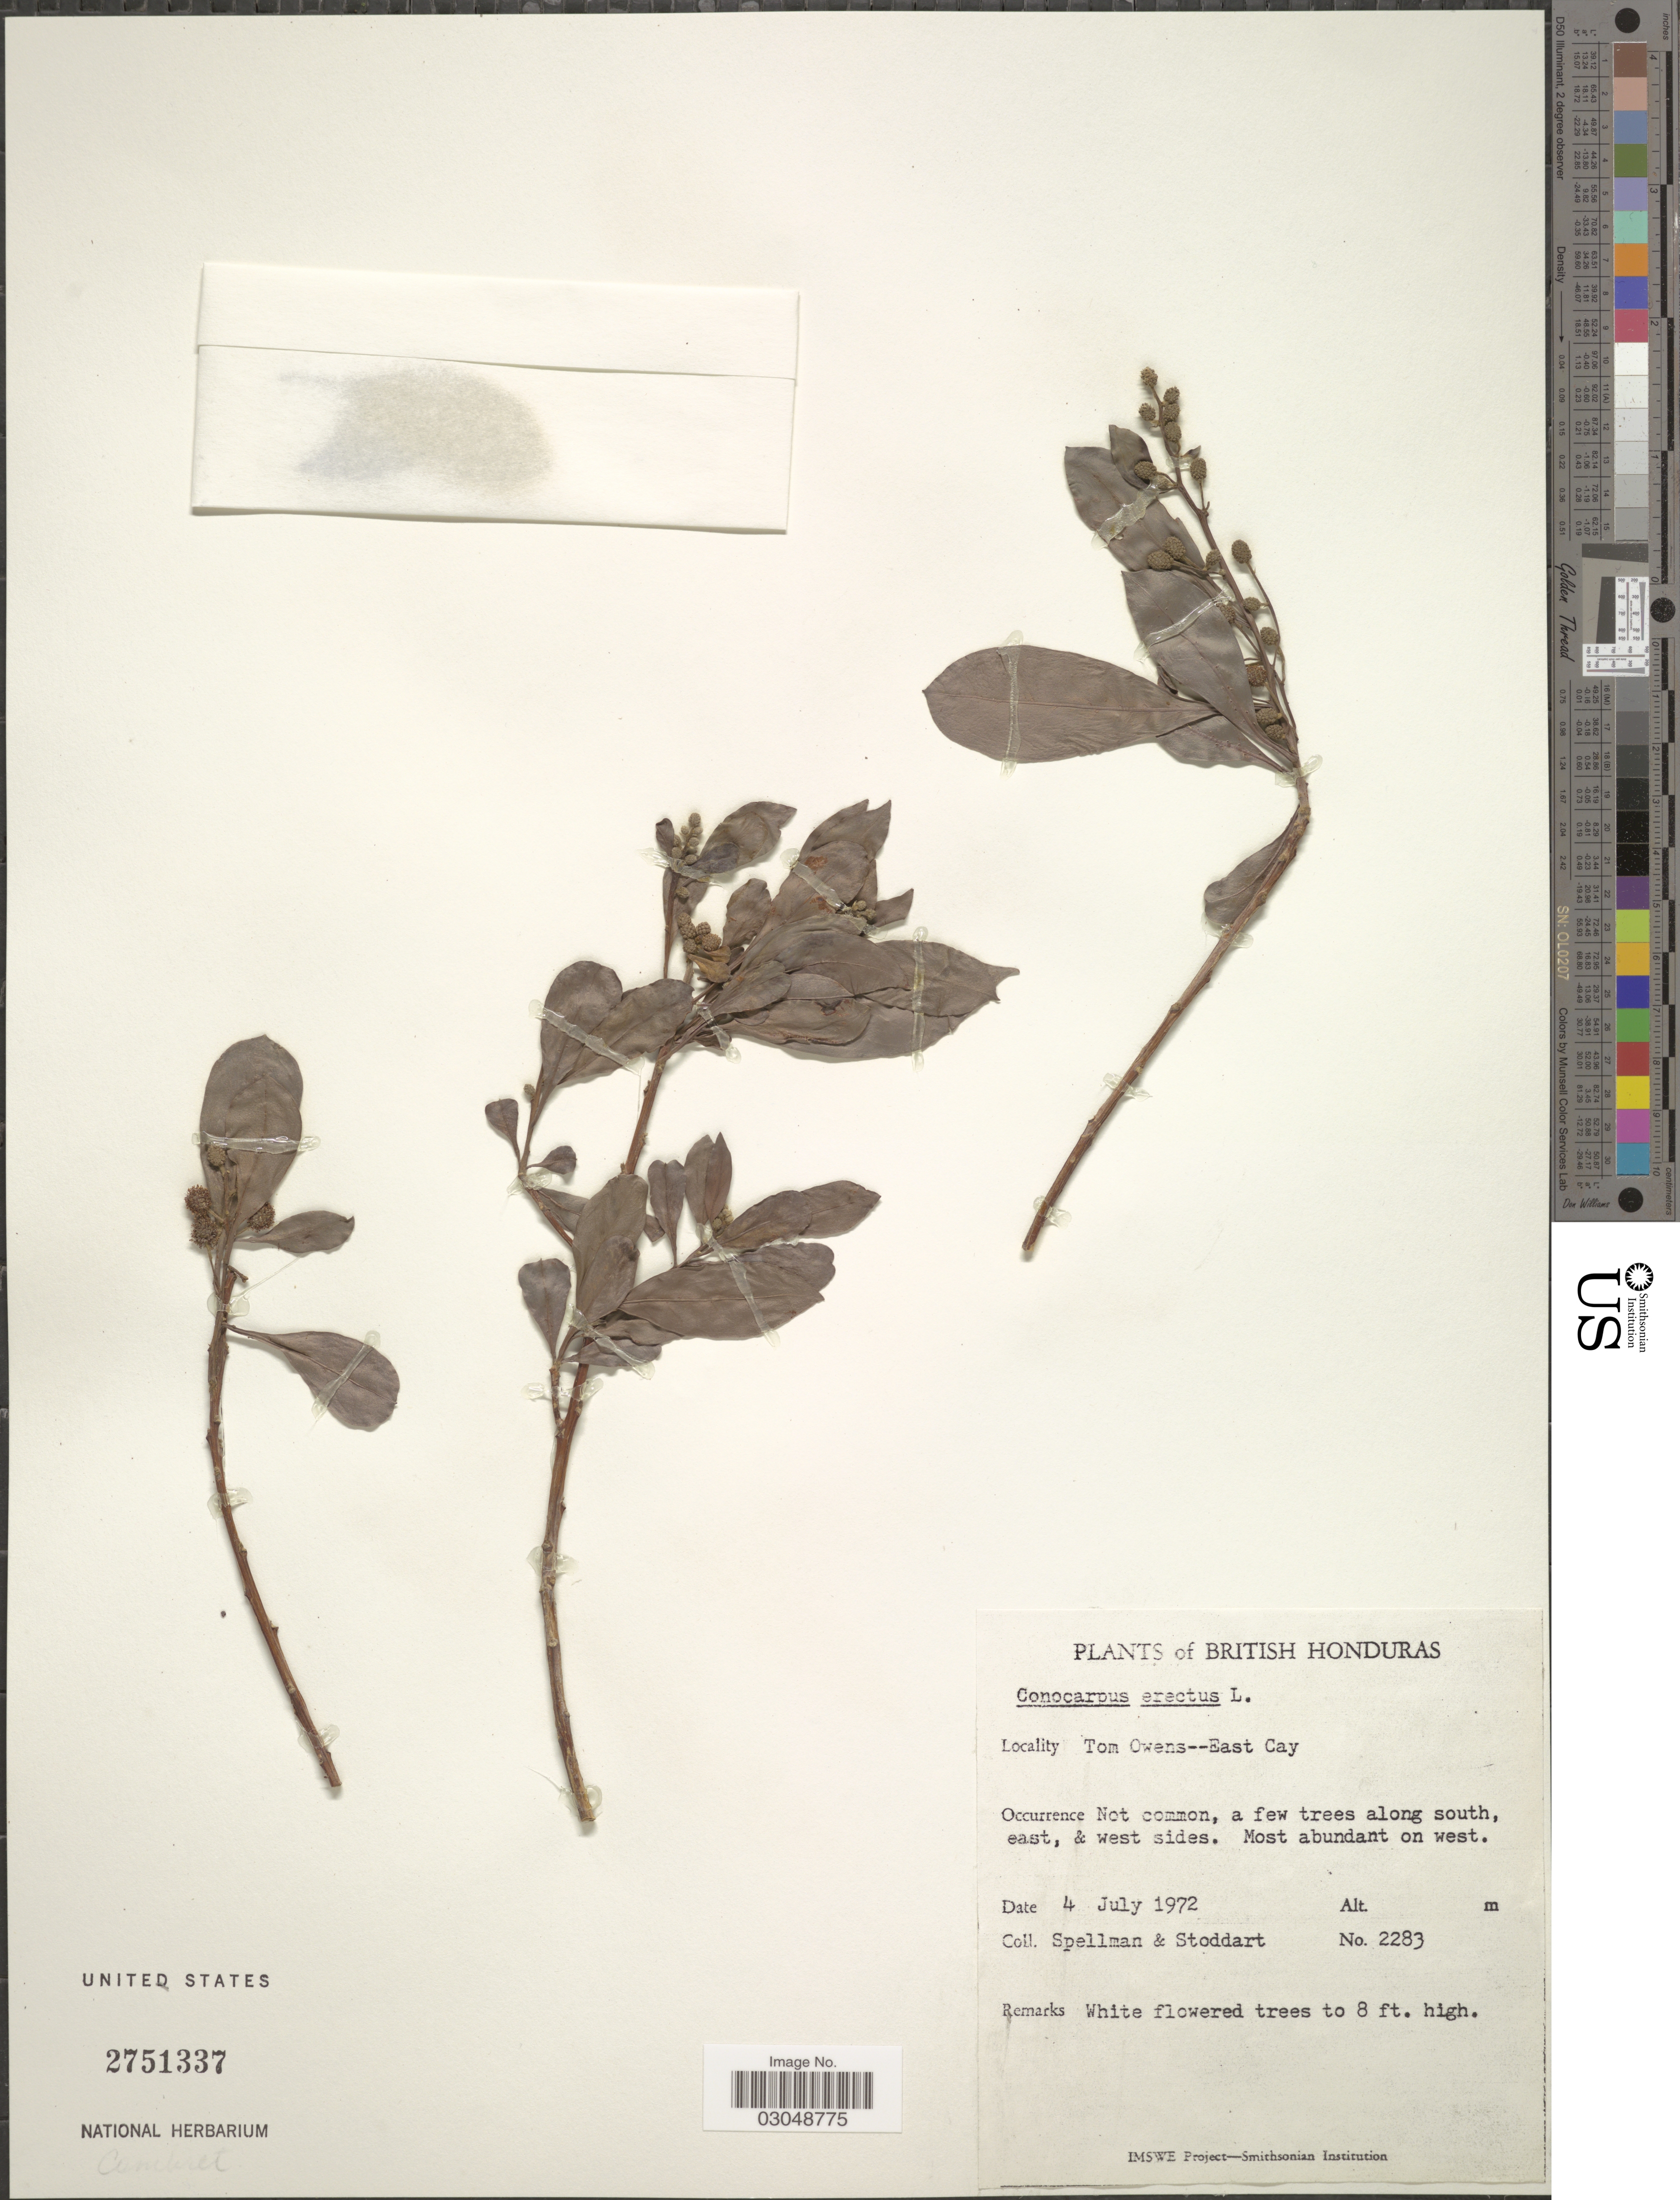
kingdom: Plantae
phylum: Tracheophyta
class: Magnoliopsida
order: Myrtales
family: Combretaceae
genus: Conocarpus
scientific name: Conocarpus erectus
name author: L.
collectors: Spellman, -- & -. Stoddart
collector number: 2283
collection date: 1972-07-04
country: Belize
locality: British Honduras. Tom Owens--East Cay.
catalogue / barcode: US 2751337